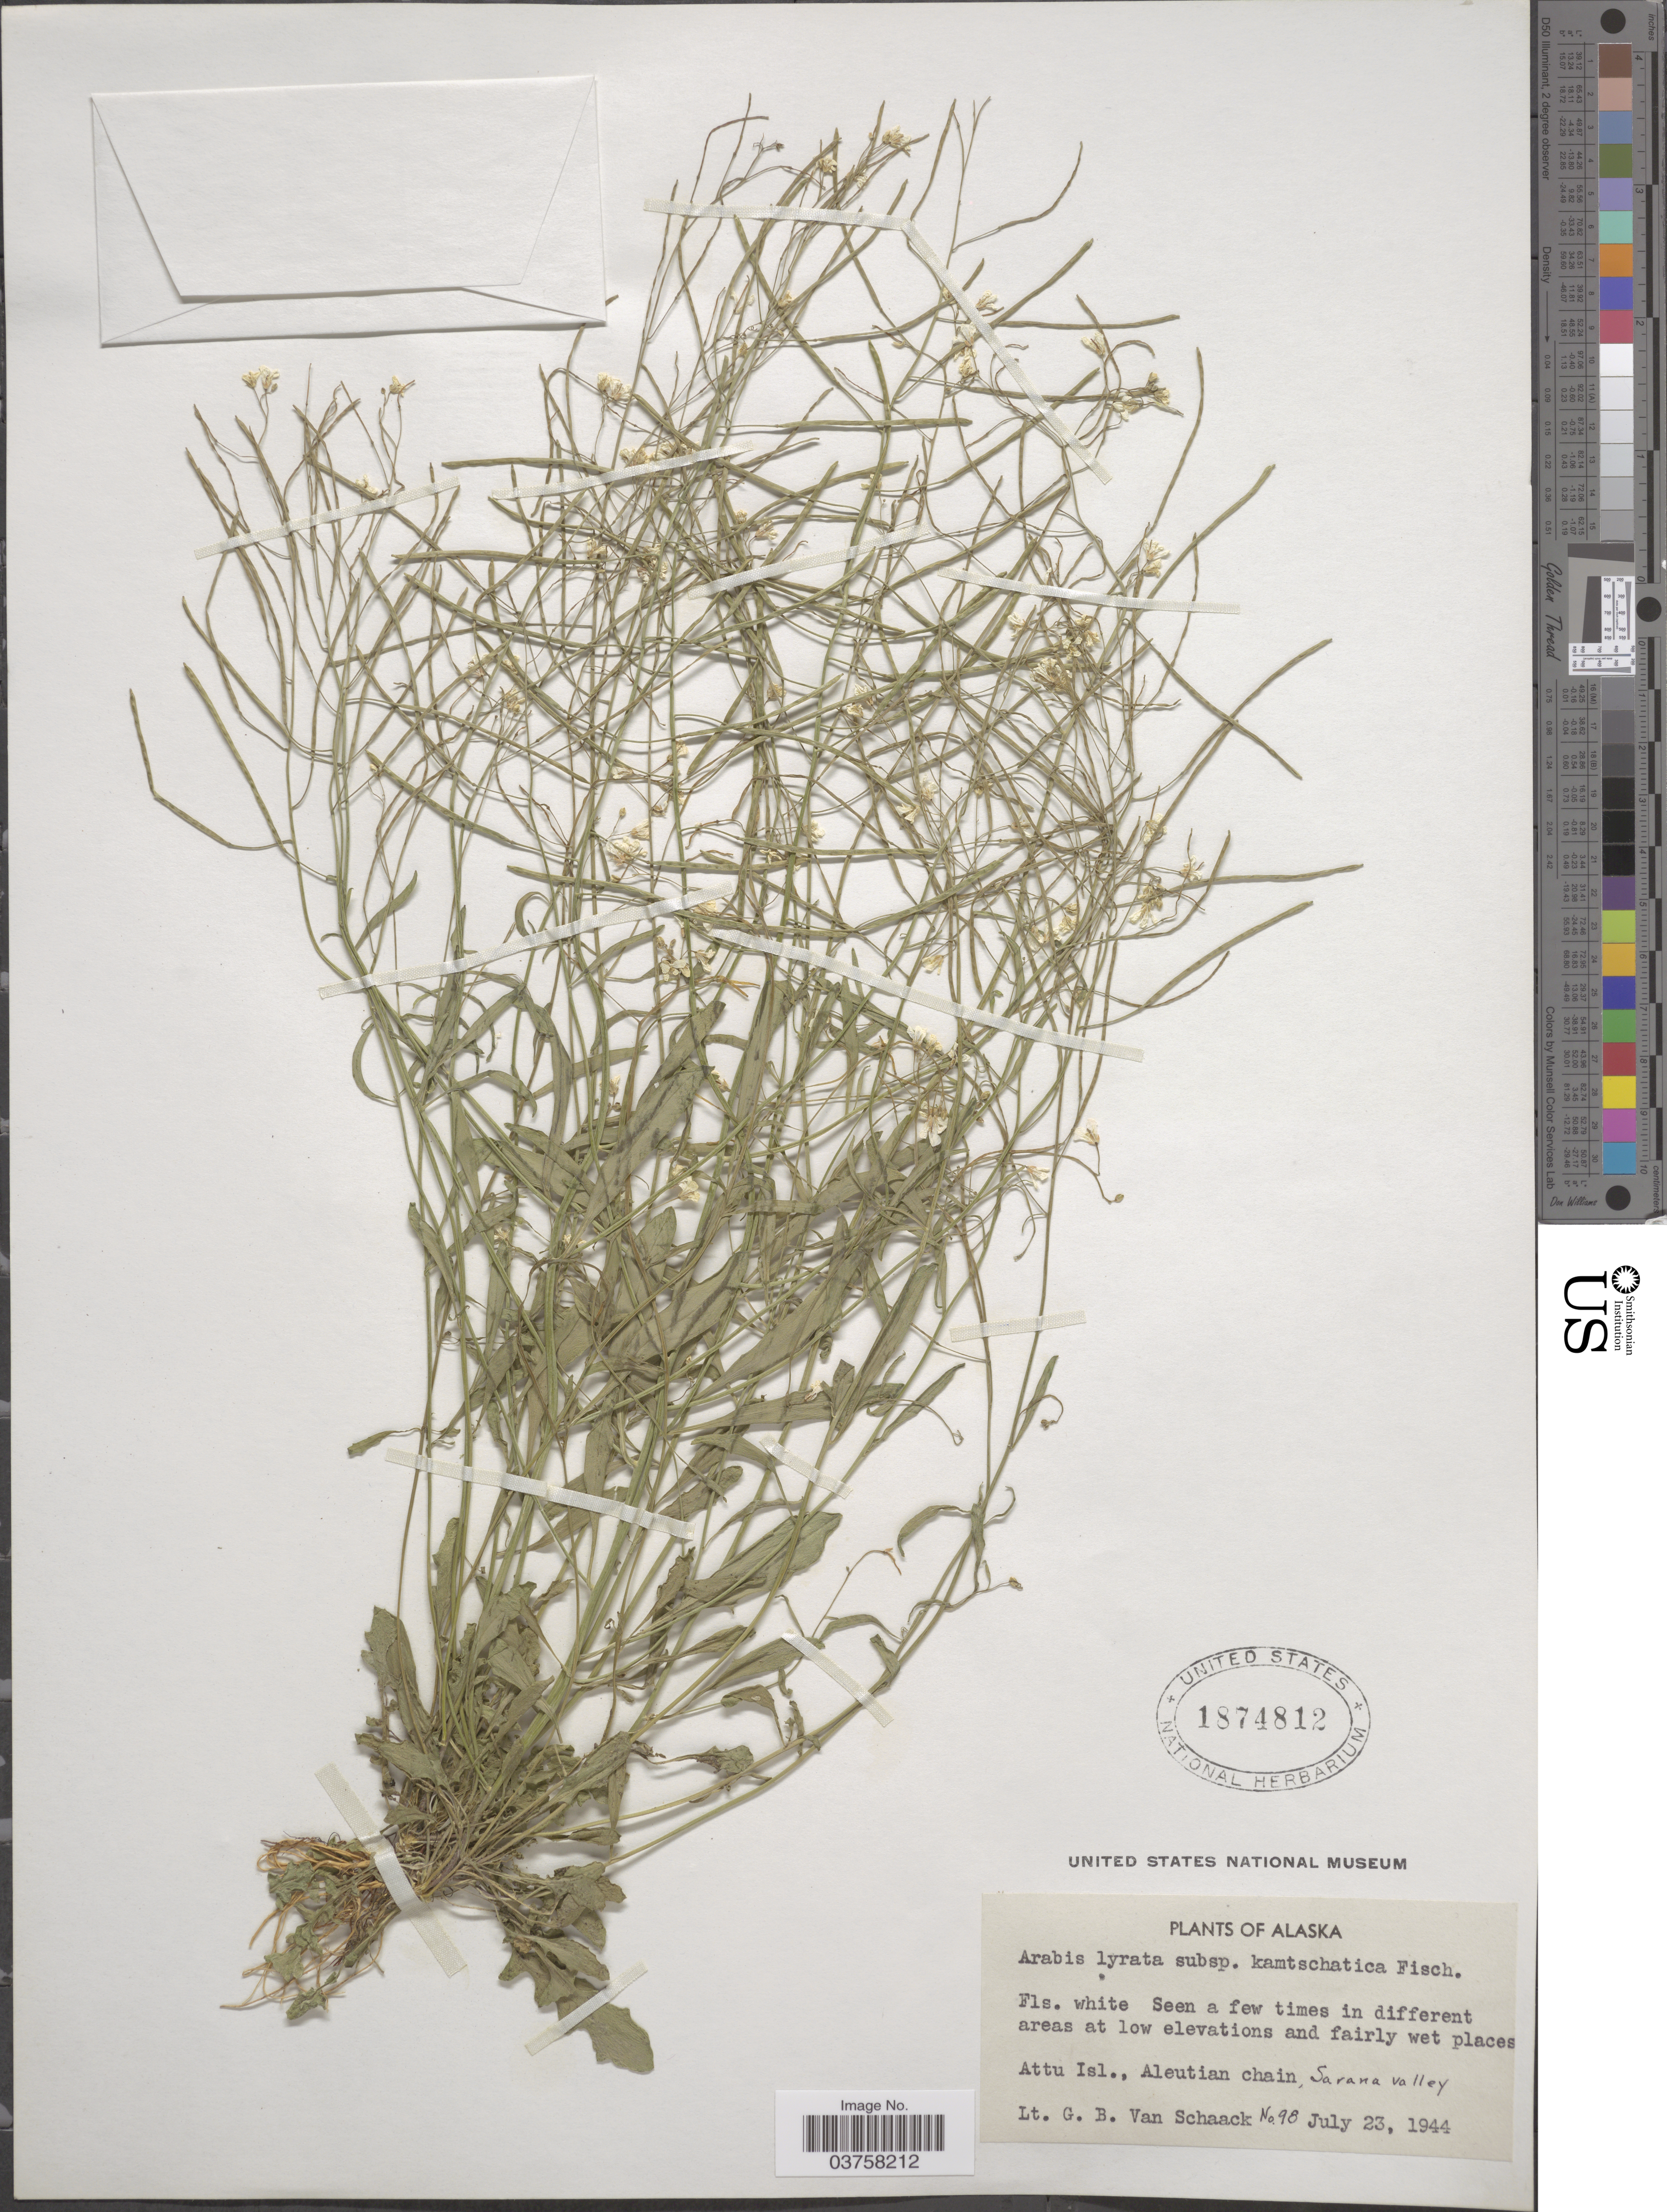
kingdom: Plantae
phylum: Tracheophyta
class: Magnoliopsida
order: Brassicales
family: Brassicaceae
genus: Arabis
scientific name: Arabis lyrata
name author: L.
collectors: G. Van Schaack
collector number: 98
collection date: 1944-07-23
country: United States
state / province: Alaska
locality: Attu Isl., Aleutian chain, Sarana valley.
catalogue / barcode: US 1874812